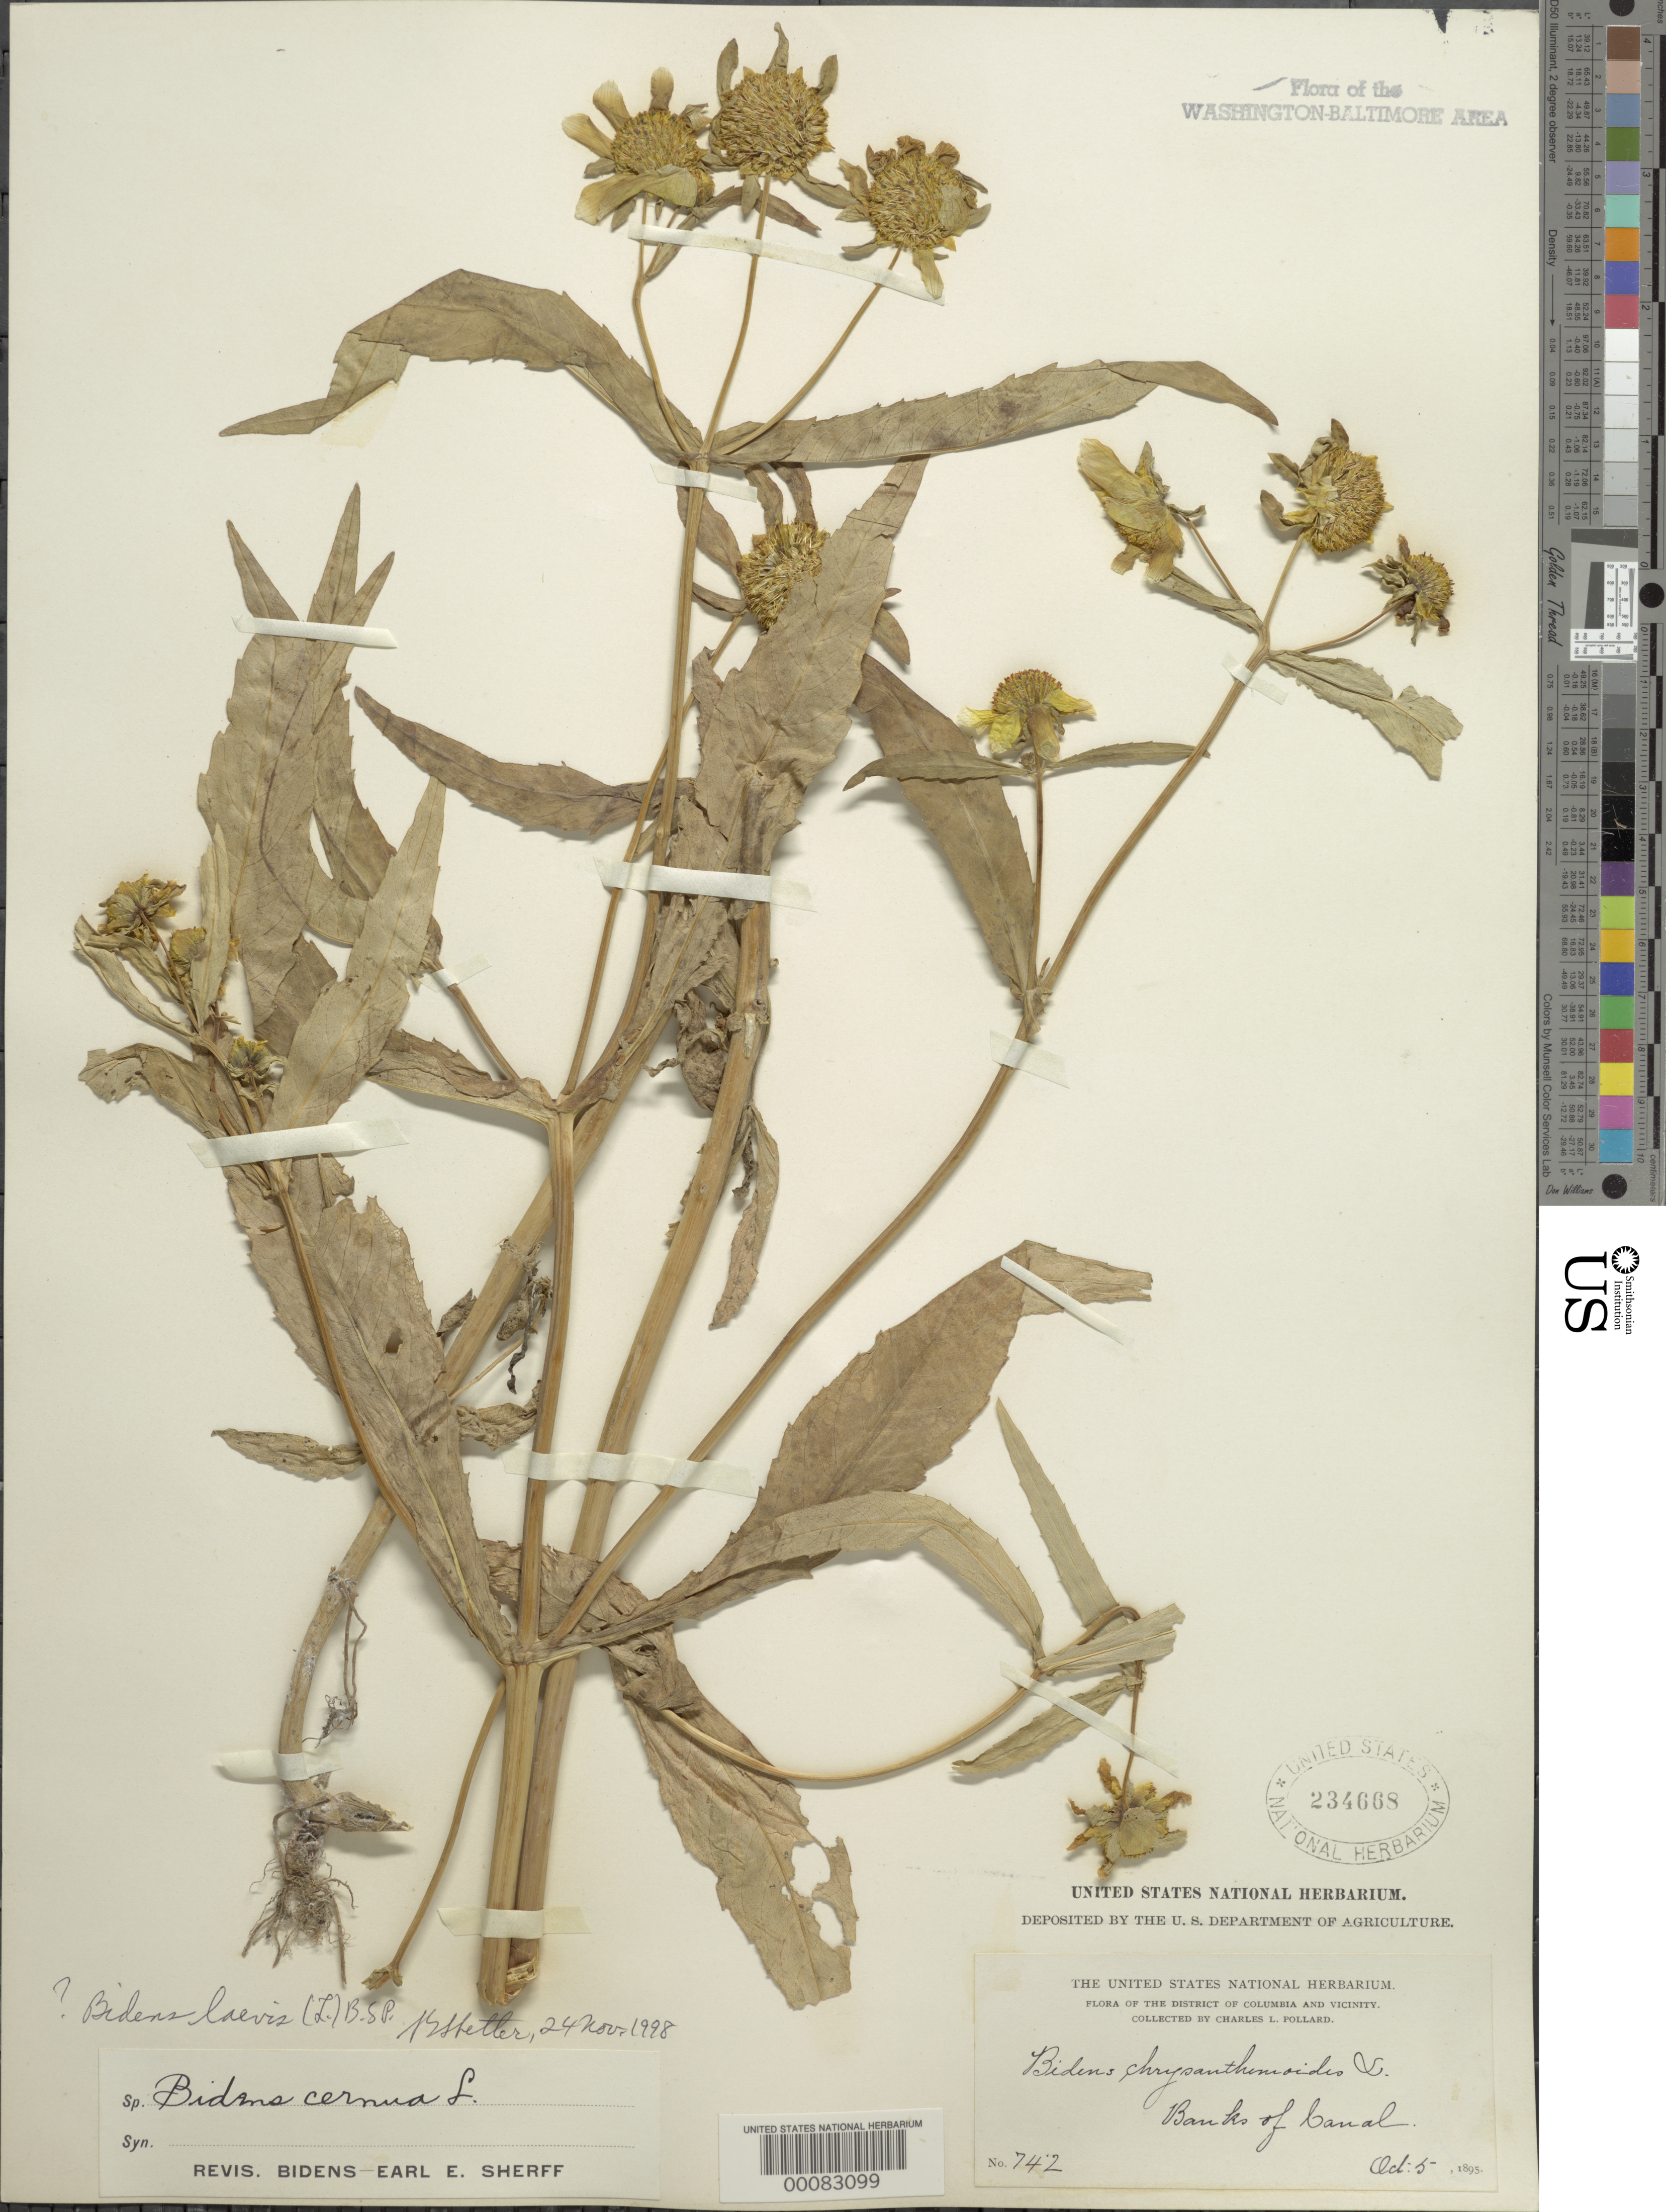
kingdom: Plantae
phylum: Tracheophyta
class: Magnoliopsida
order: Asterales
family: Asteraceae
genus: Bidens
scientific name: Bidens laevis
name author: (L.) Britton, Stearns & Poggenb.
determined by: Shetler, Stanwyn G., (US), NMNH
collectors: C. L. Pollard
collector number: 742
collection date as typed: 05 Oct 1895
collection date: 1895-10-05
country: United States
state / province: Maryland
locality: Canal Banks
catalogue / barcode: US 234668